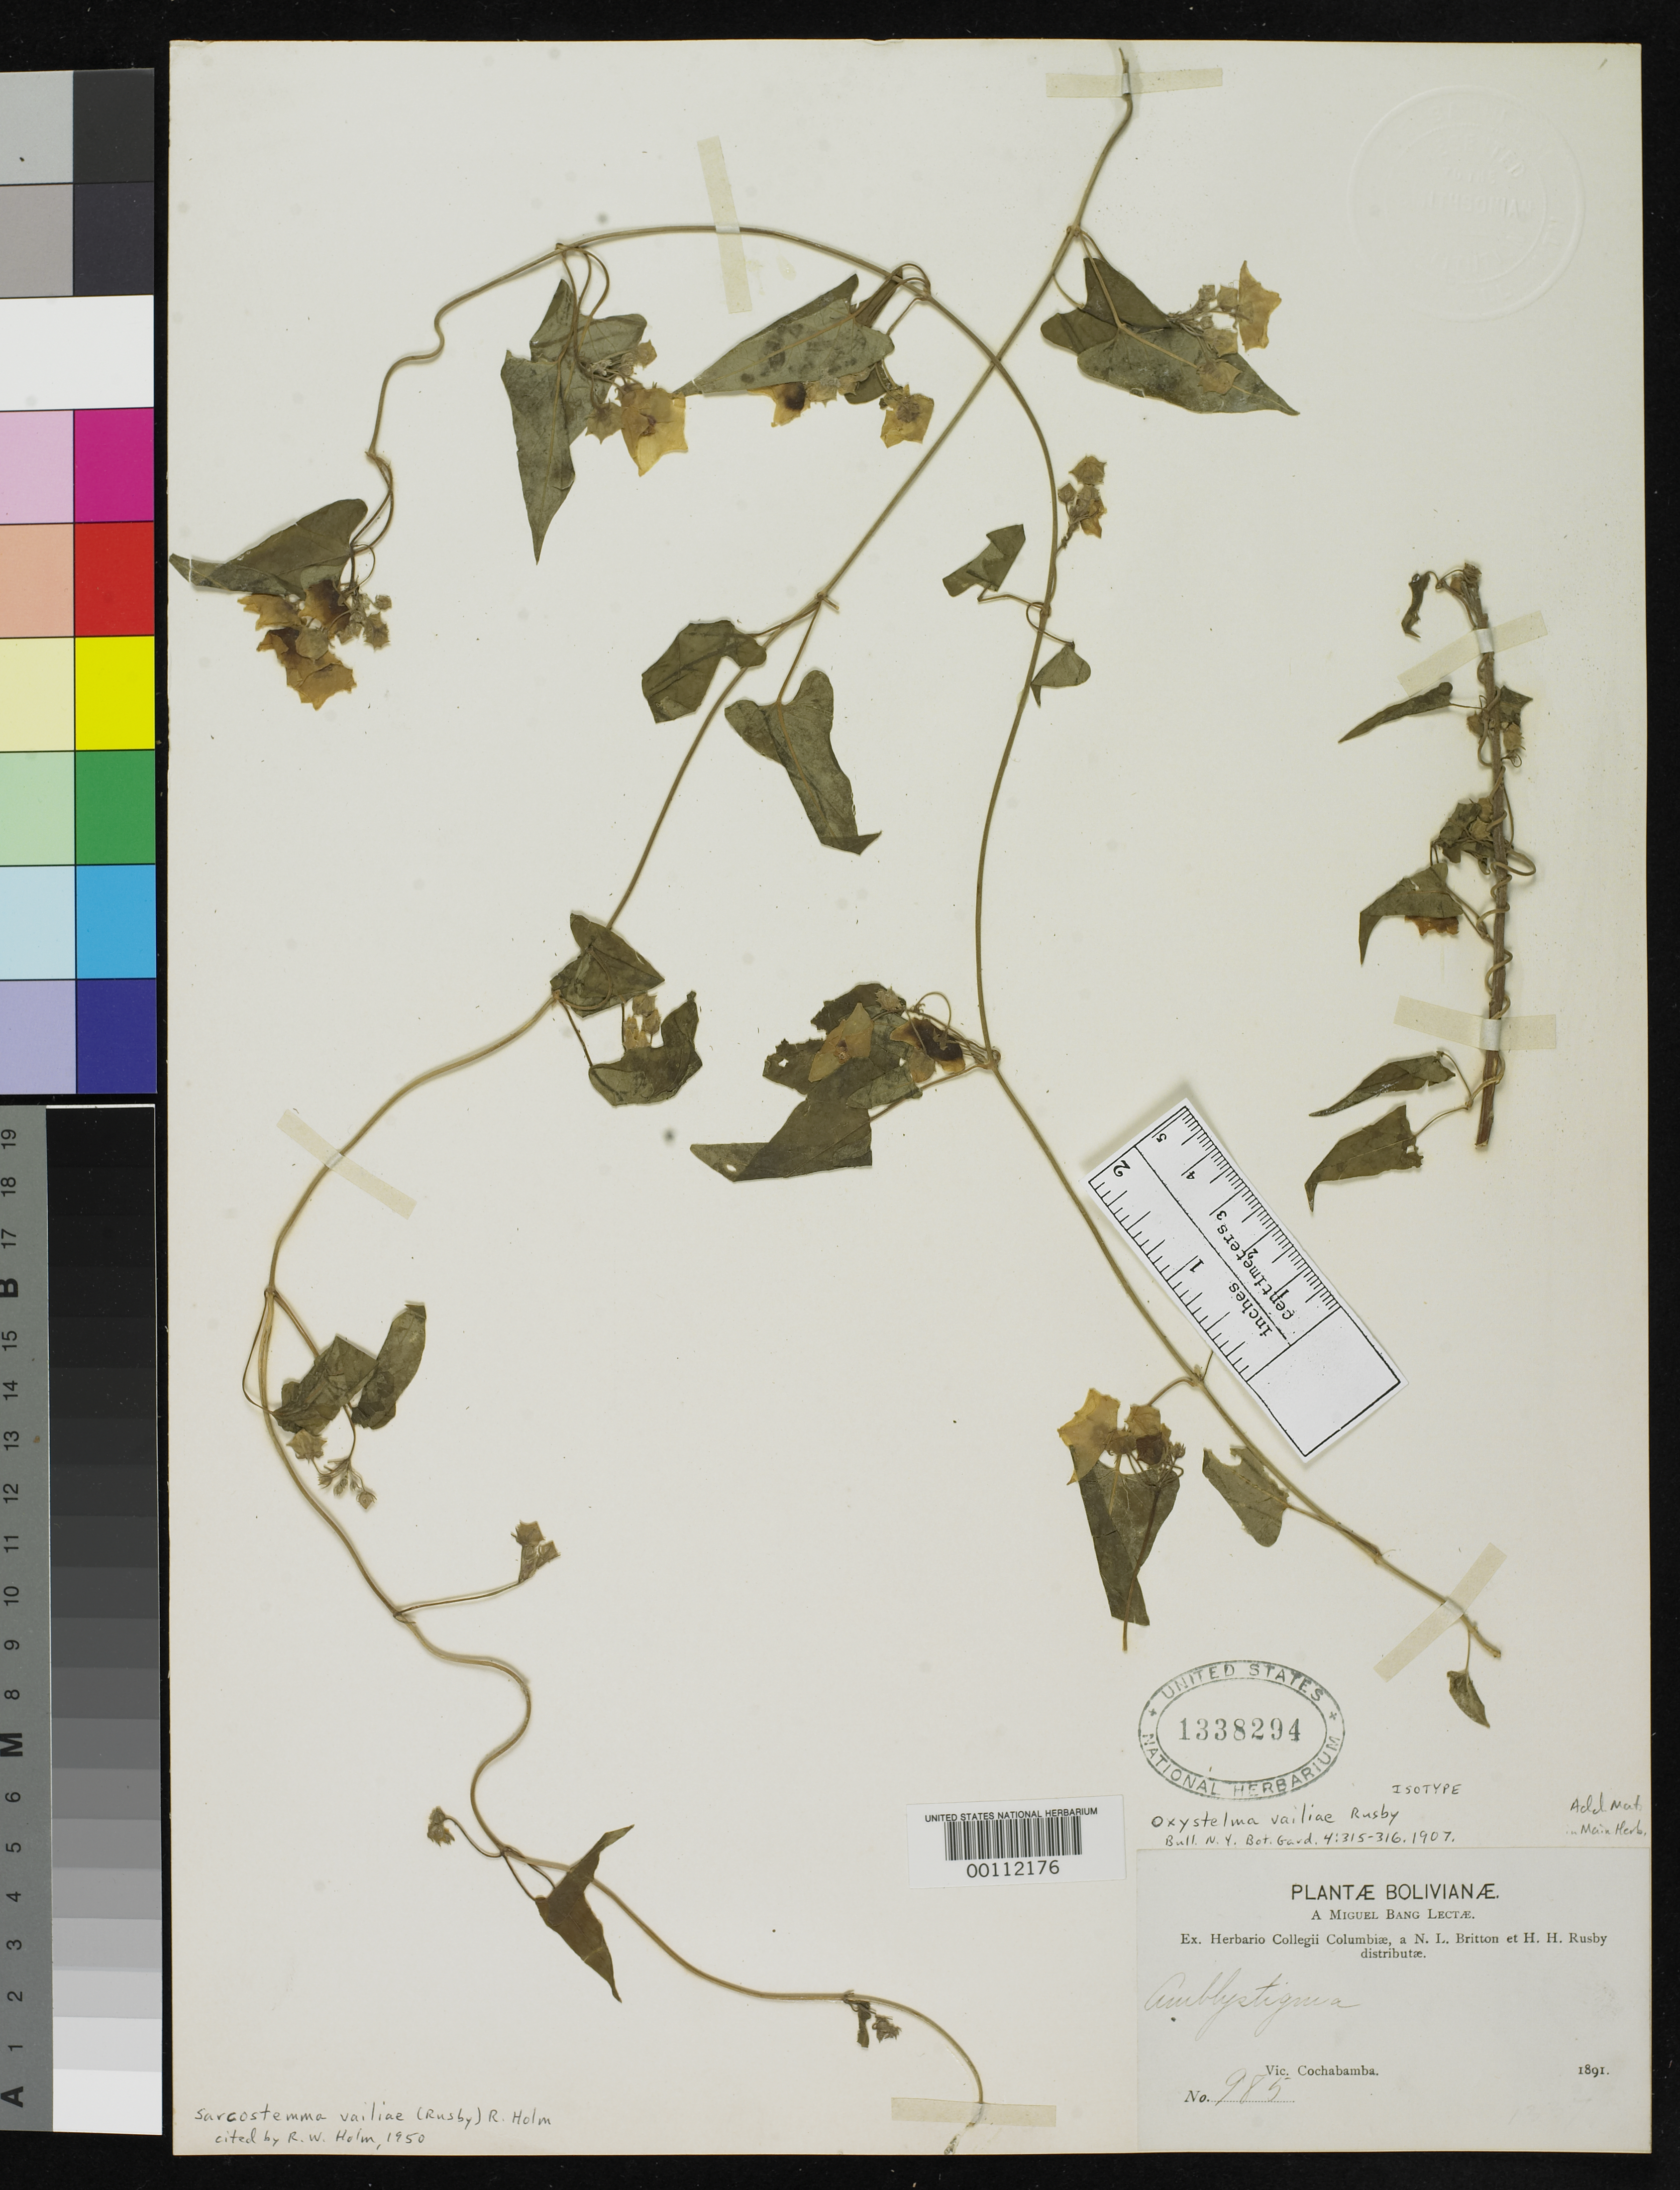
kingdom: Plantae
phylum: Tracheophyta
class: Magnoliopsida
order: Gentianales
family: Apocynaceae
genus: Oxystelma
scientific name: Oxystelma vailiae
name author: Rusby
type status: Isotype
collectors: M. Bang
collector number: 985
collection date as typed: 1891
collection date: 1891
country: Bolivia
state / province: Cochabamba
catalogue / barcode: US 1338294